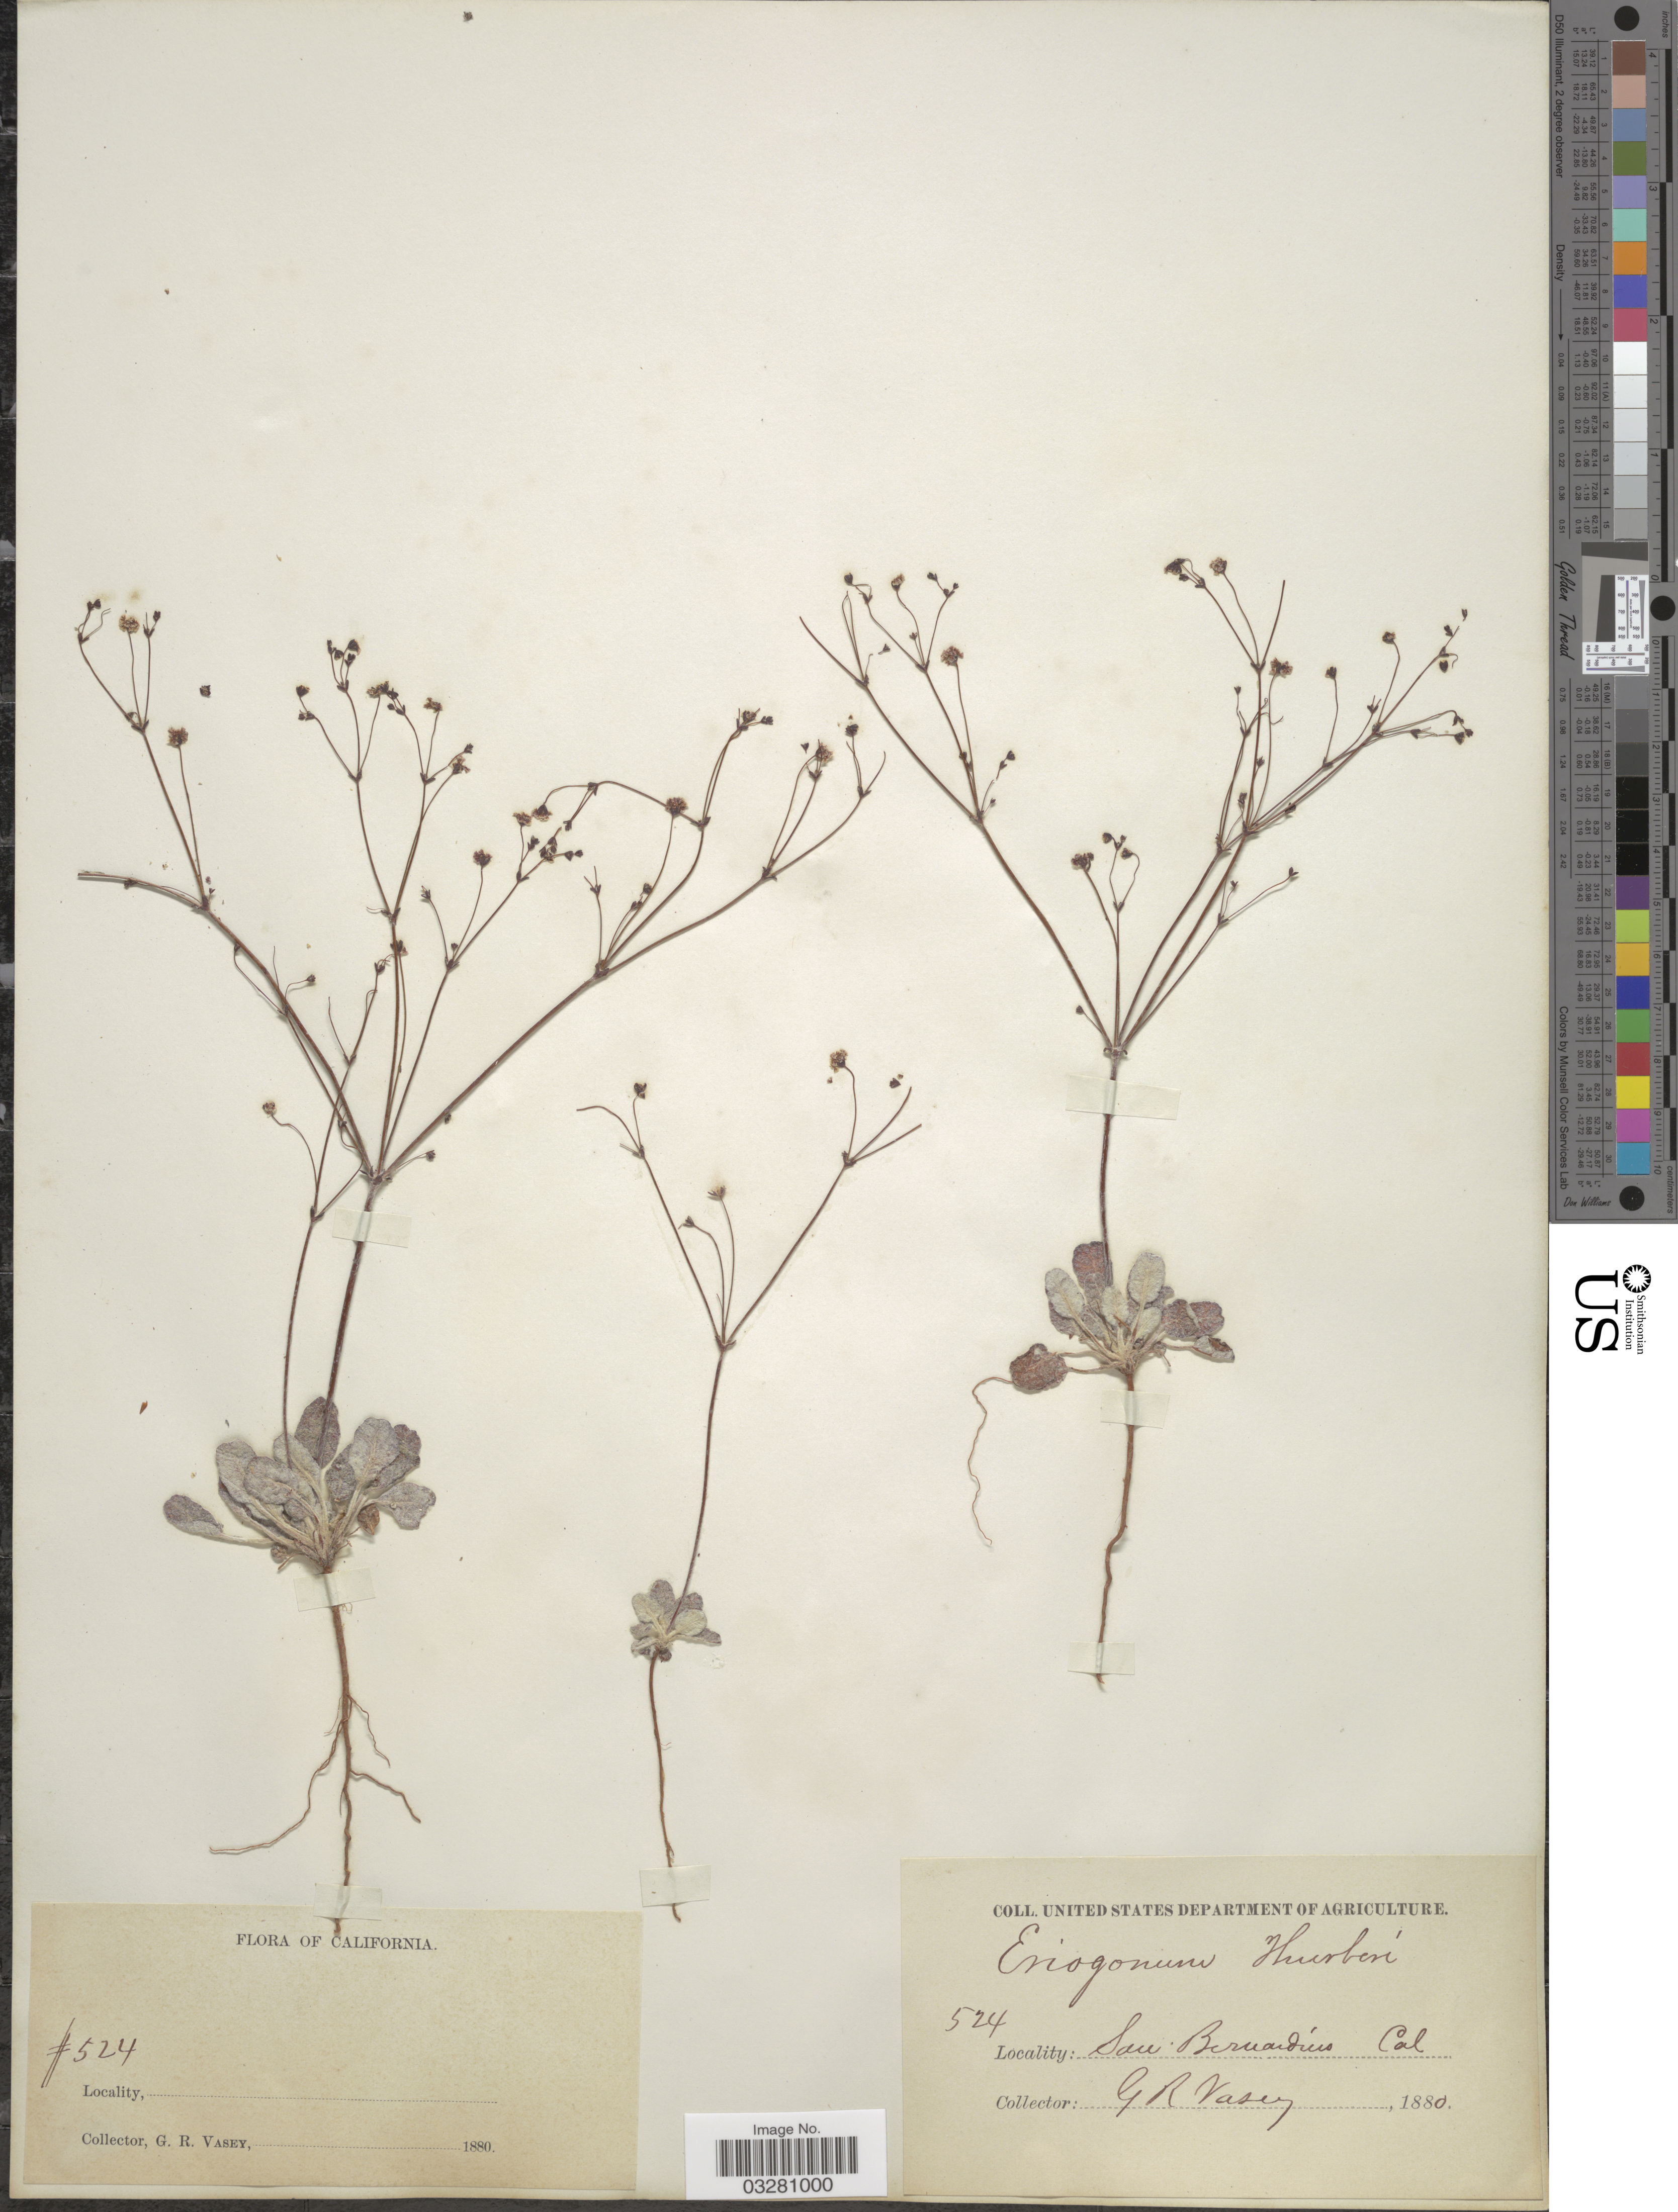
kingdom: Plantae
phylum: Tracheophyta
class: Magnoliopsida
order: Caryophyllales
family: Polygonaceae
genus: Eriogonum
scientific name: Eriogonum thurberi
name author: Torr.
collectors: G. R. Vasey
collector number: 524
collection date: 1880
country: United States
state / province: California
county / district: San Bernardino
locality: San Bernardino Cal.